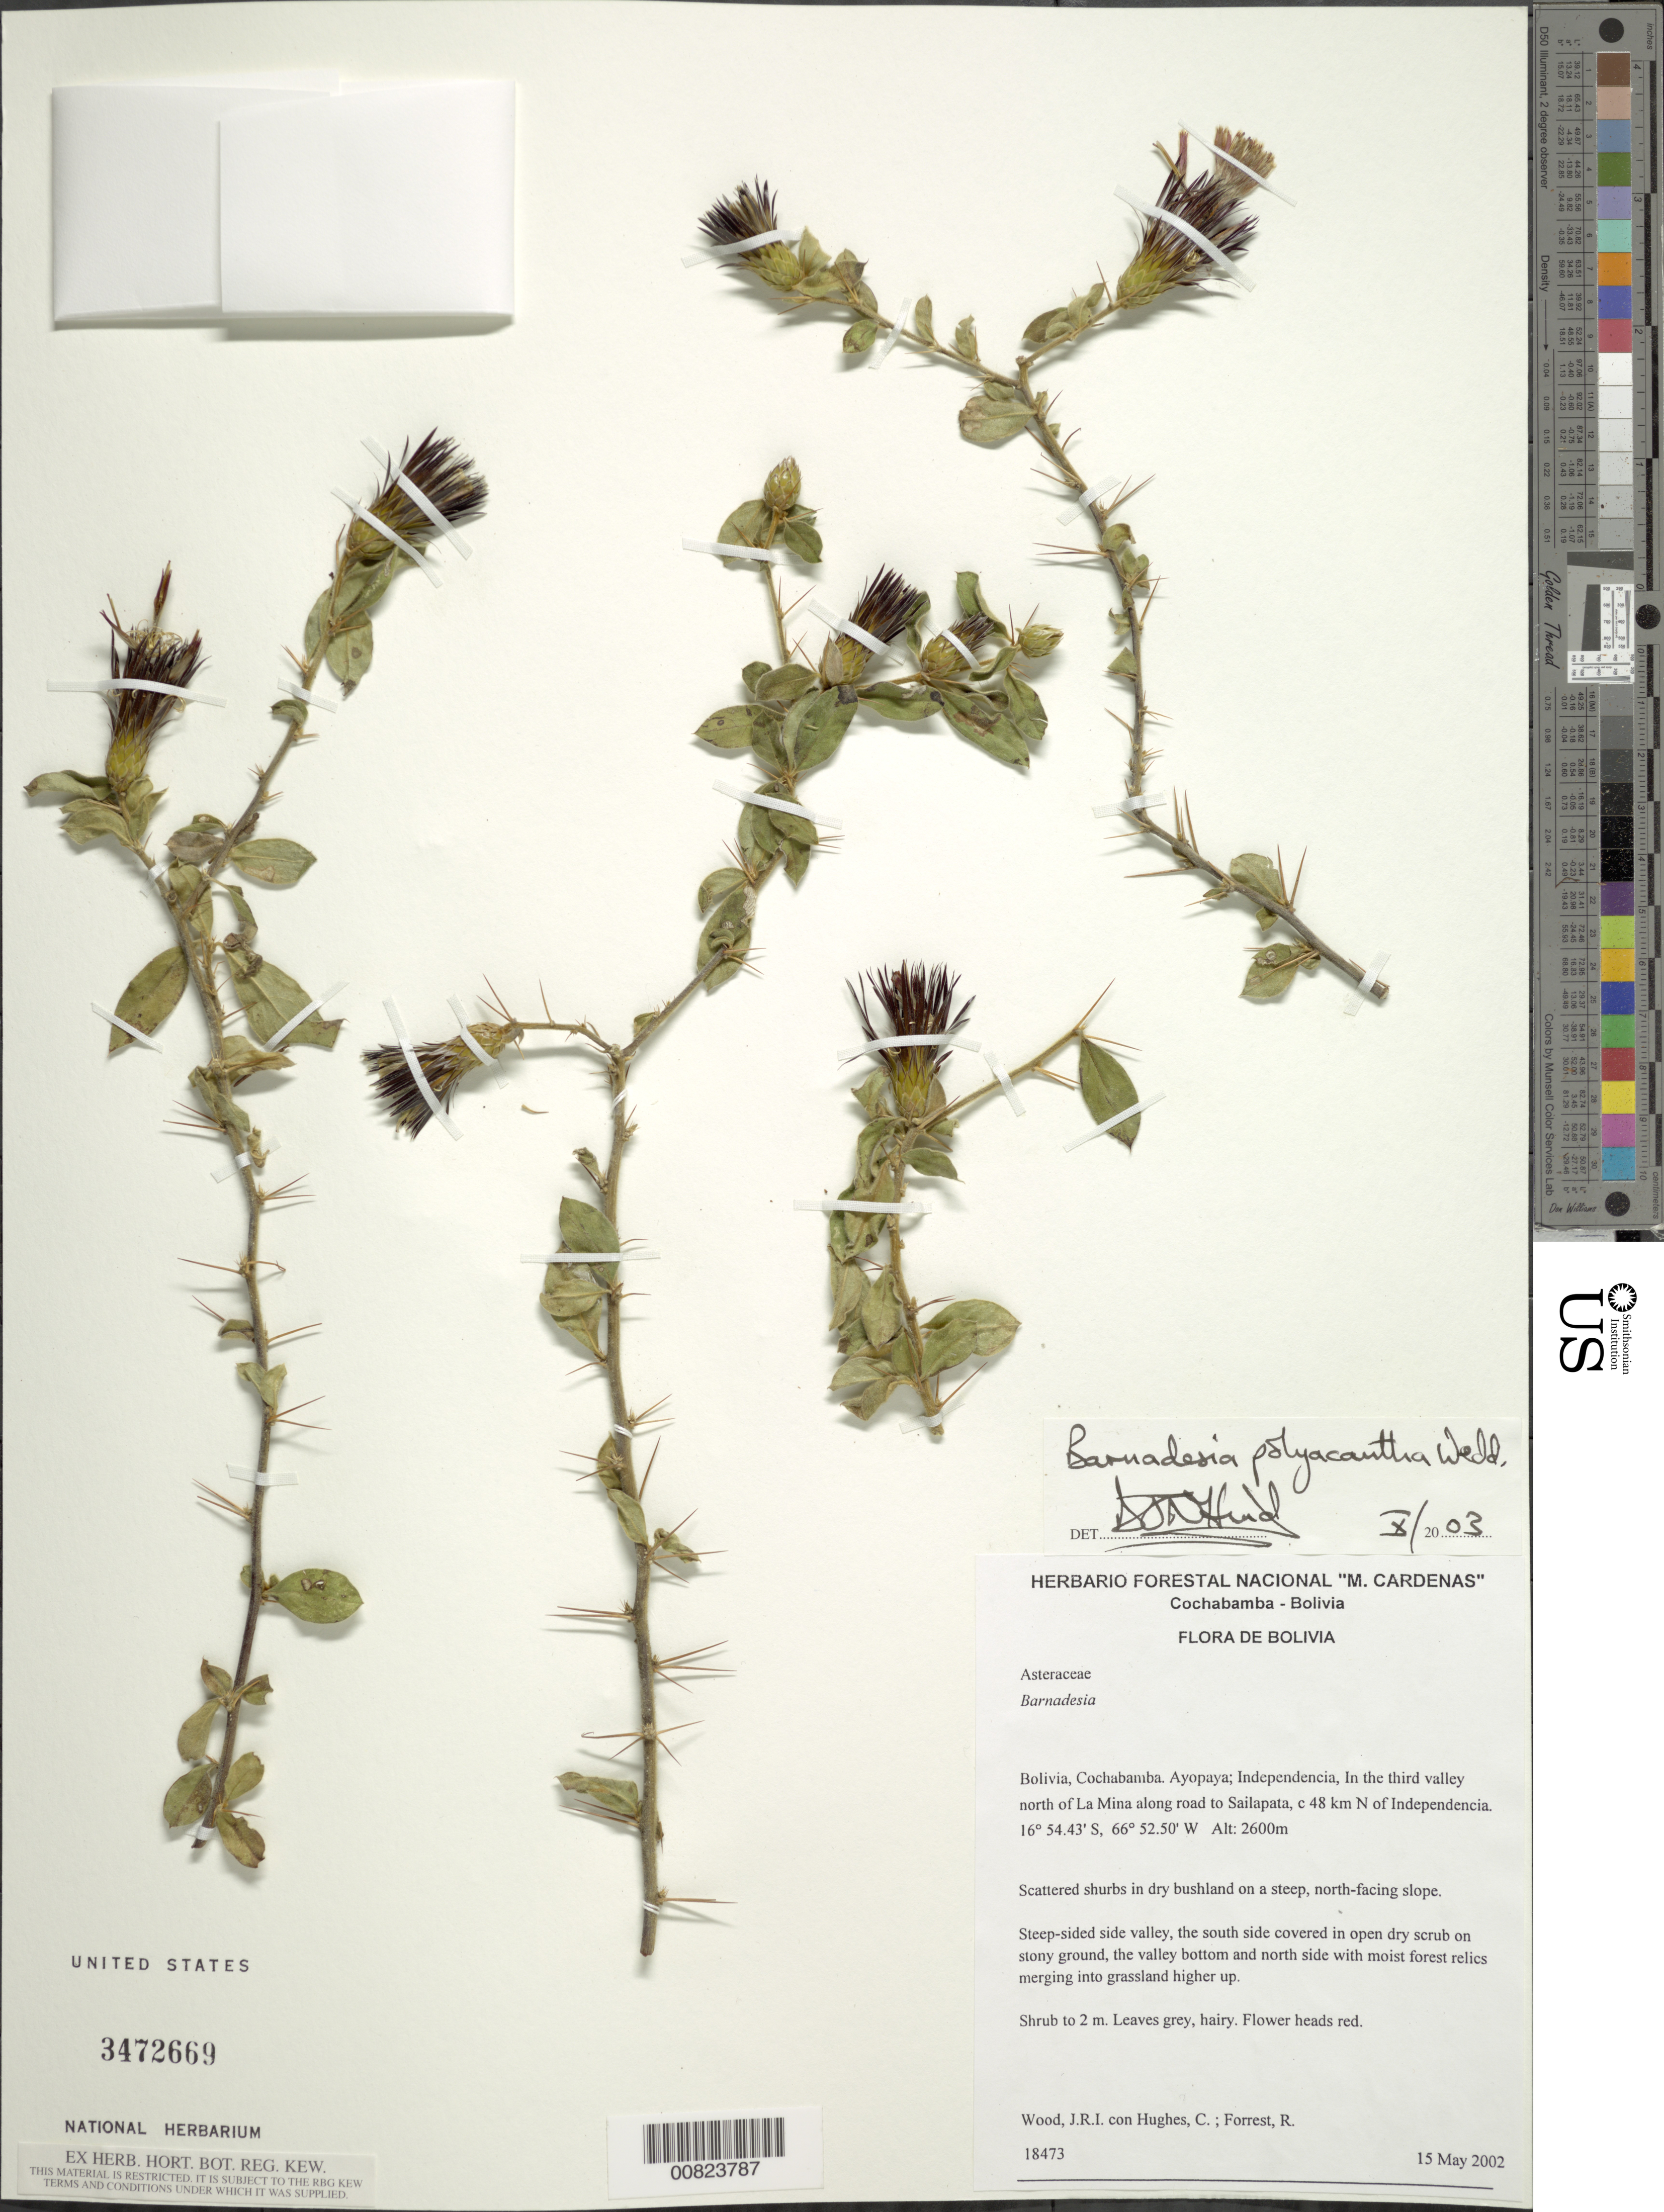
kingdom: Plantae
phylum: Tracheophyta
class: Magnoliopsida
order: Asterales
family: Asteraceae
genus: Barnadesia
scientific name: Barnadesia pycnophylla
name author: Muschl.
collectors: J. R. I. Wood, C. E. Hughes & R. Forrest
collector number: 18473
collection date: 2002-05-15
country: Bolivia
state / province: Cochabamba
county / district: Ayopaya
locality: Independencia, In the third valley north of La Mina along road to Sailapata, c. 48 km N of Independencia.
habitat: Scattered shrubs in dry bushland on a steep, north-facing slope, steep-sided side valley, the south side covered in open dry scrub on stony ground…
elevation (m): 2600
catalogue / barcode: US 3472669